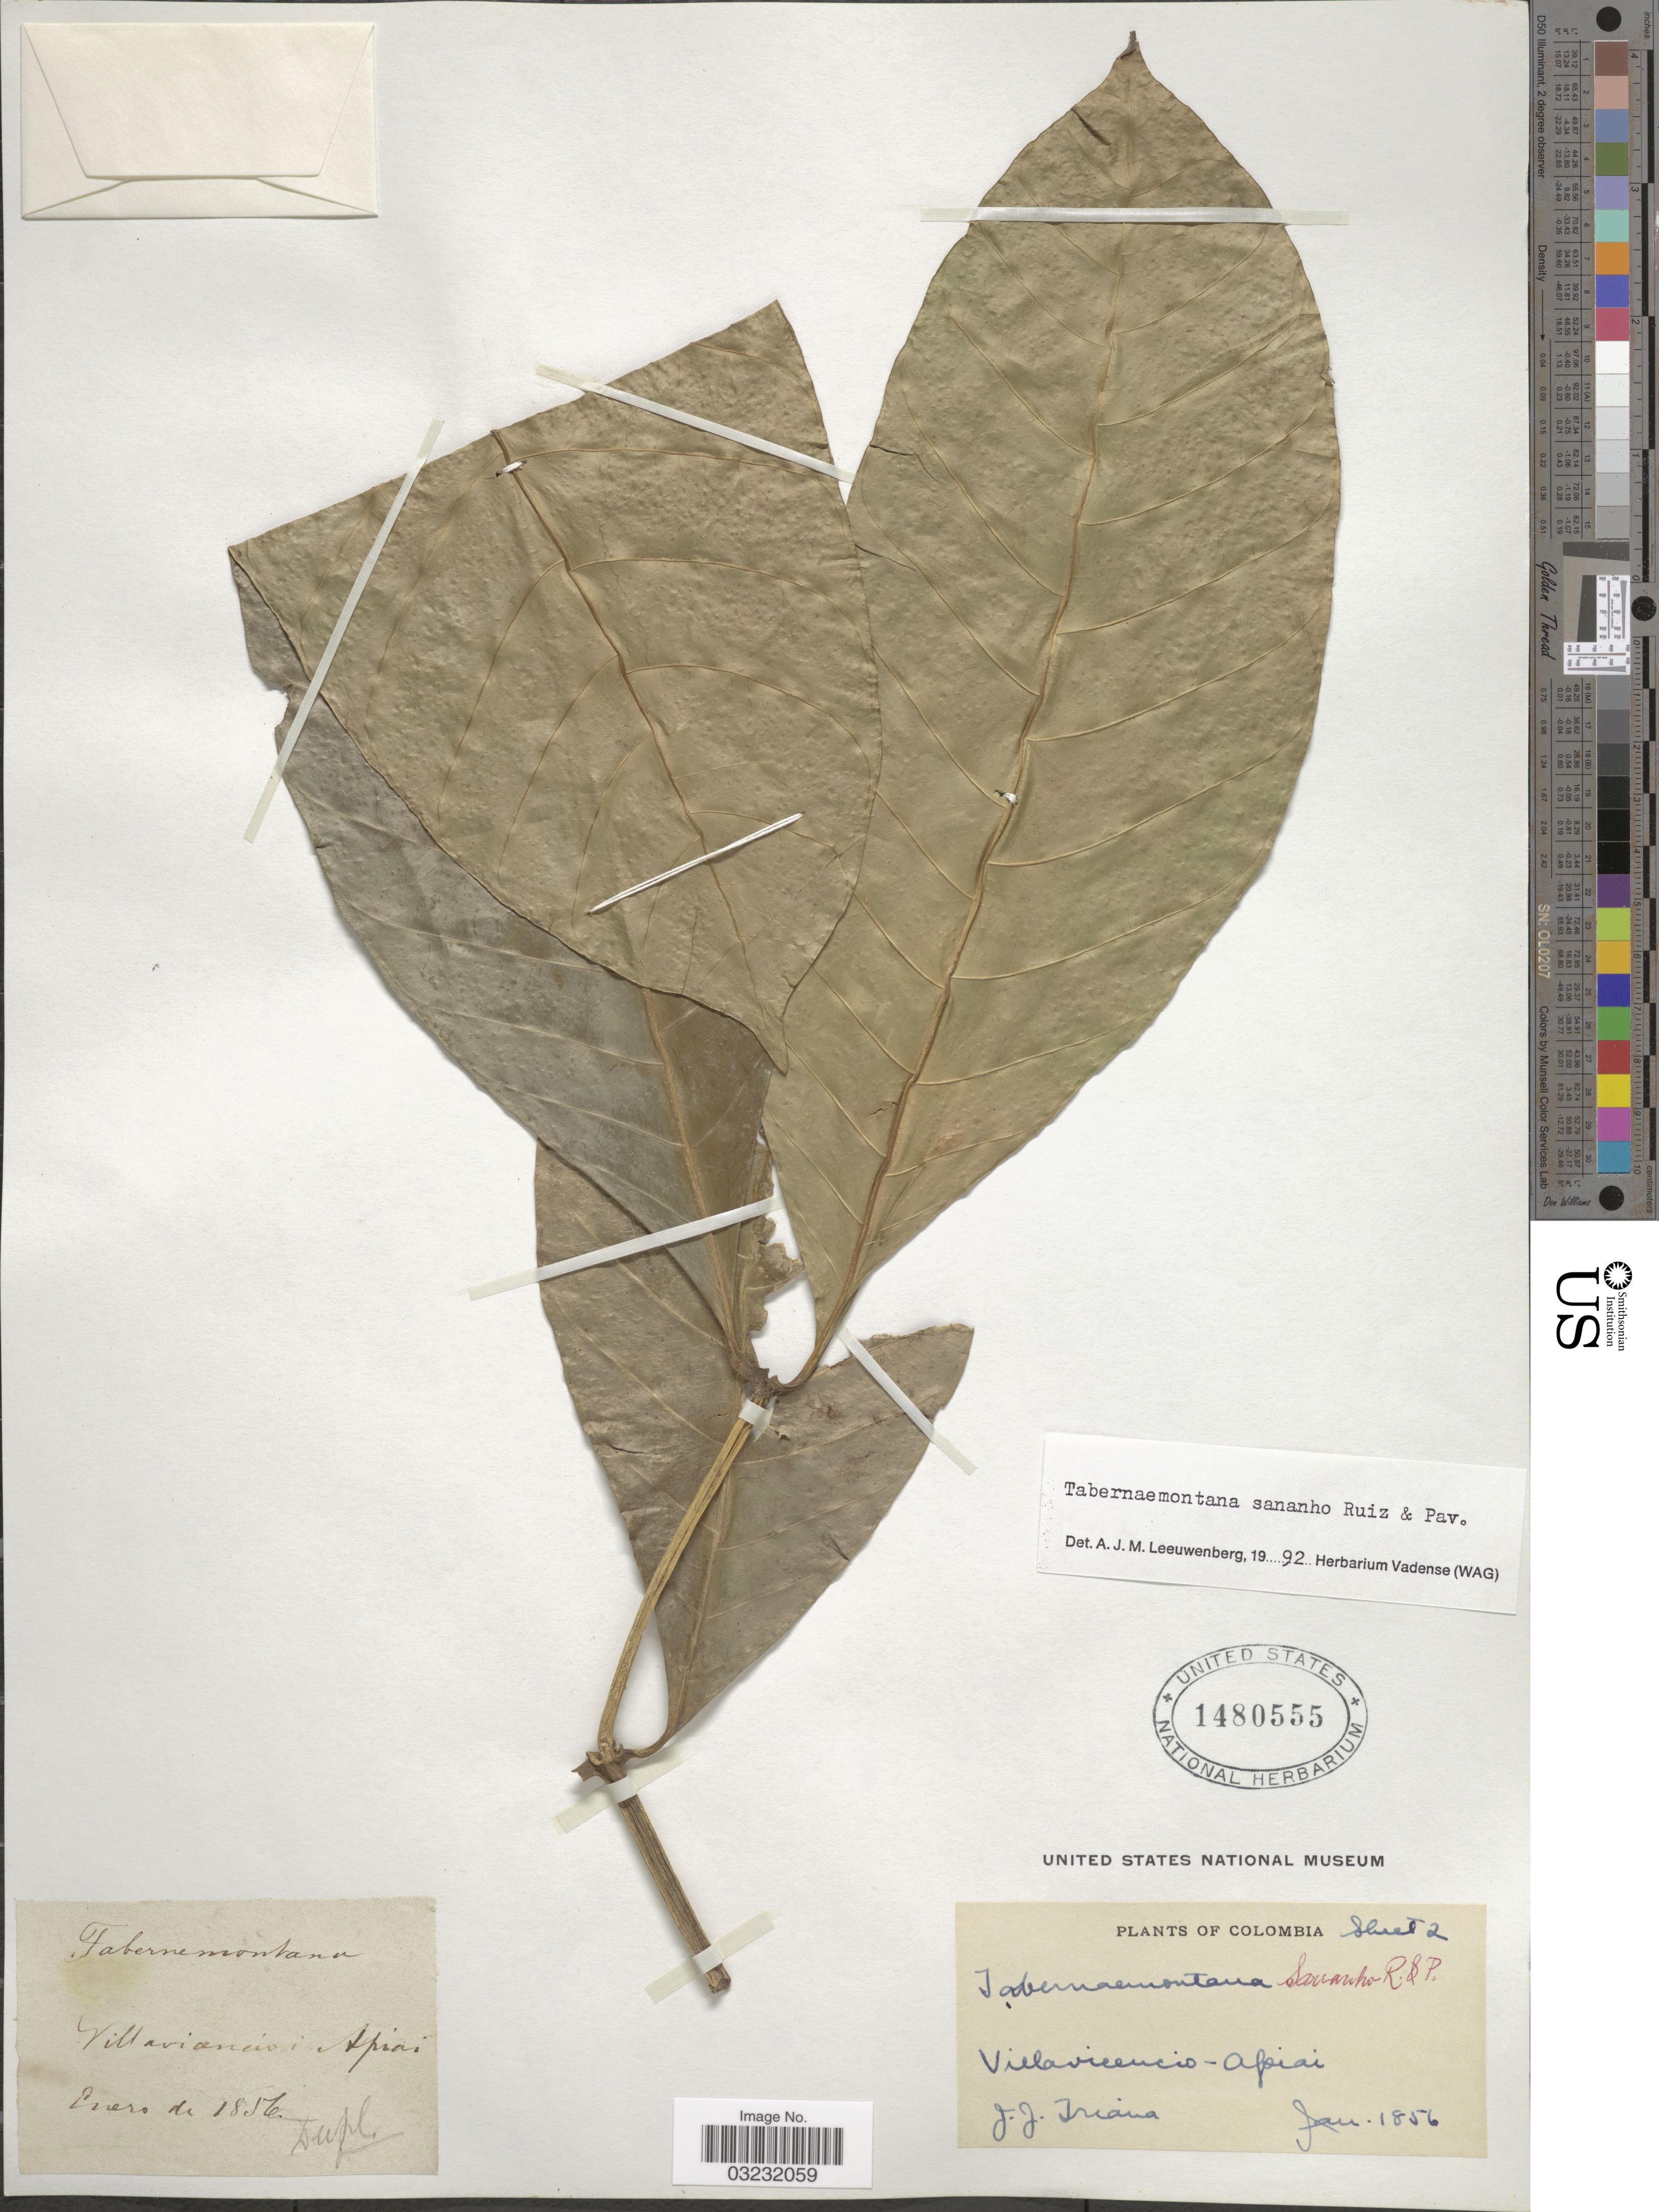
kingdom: Plantae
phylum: Tracheophyta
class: Magnoliopsida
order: Gentianales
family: Apocynaceae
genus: Tabernaemontana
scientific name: Tabernaemontana sananho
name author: Ruiz & Pav.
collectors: J. J. Triana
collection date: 1856-01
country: Colombia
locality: Villavicencio-Apiai.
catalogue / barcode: US 1480555